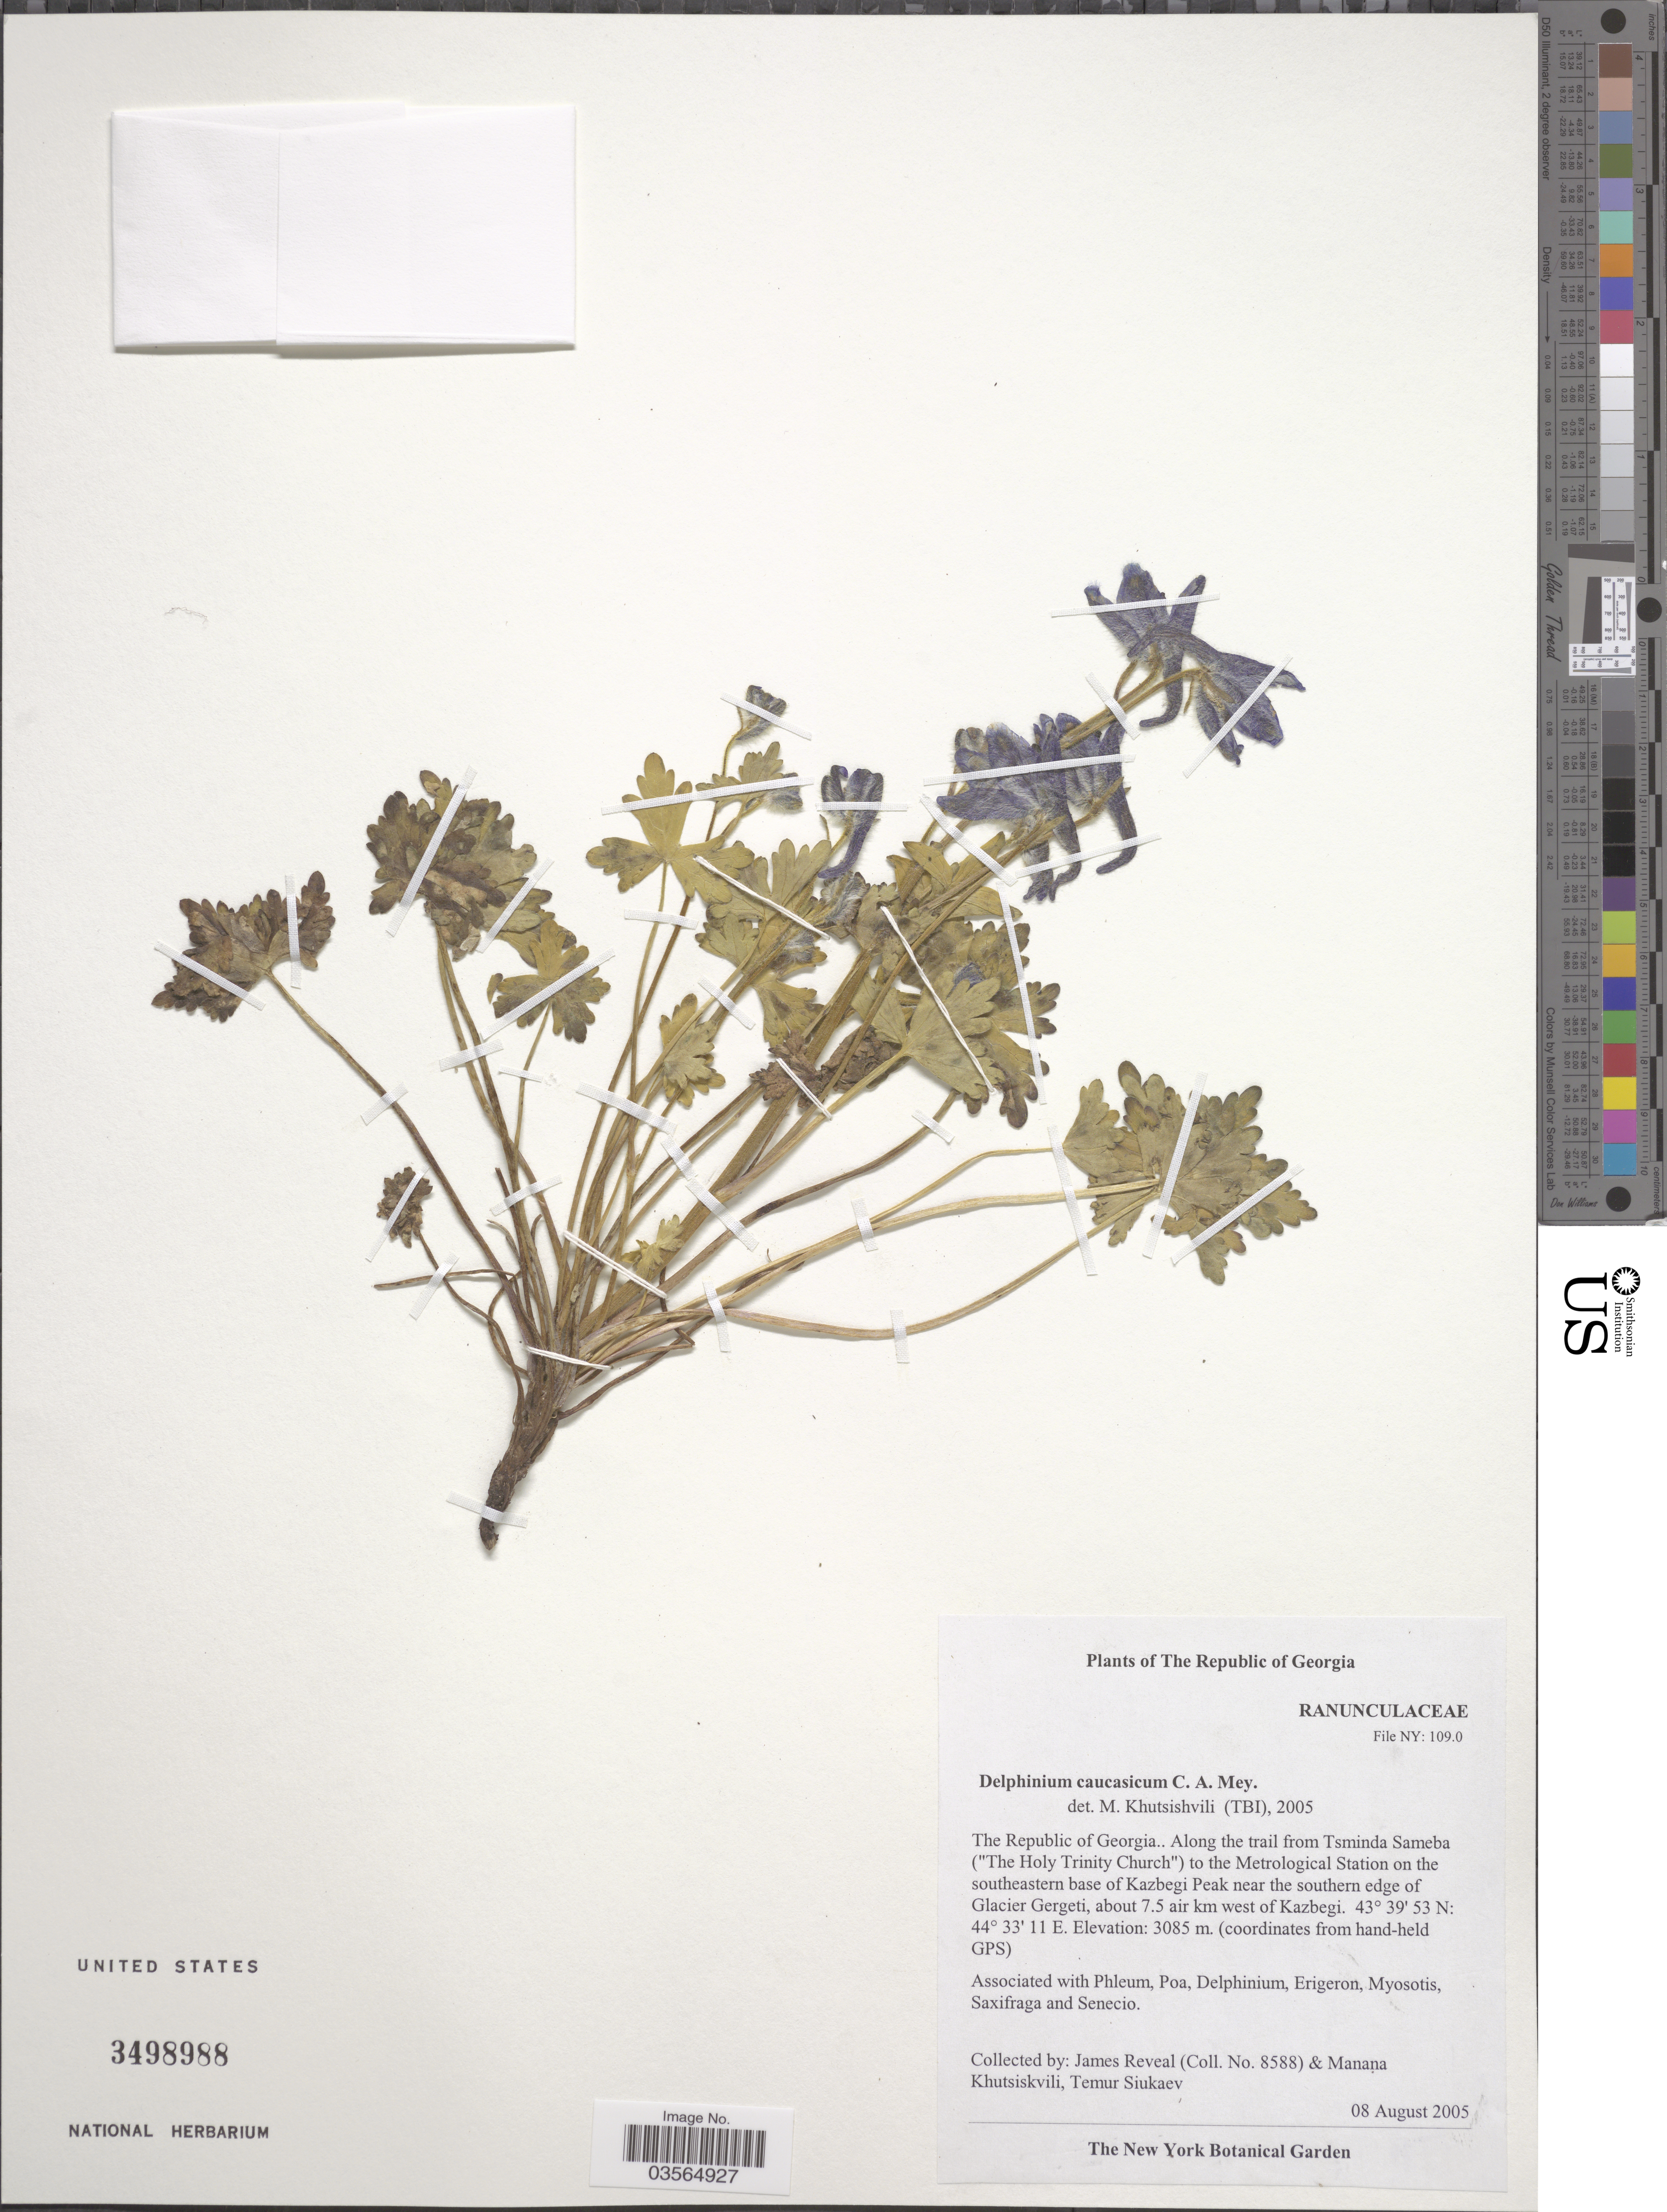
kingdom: Plantae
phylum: Tracheophyta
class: Magnoliopsida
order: Ranunculales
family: Ranunculaceae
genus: Delphinium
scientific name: Delphinium caucasicum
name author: C.A. Mey.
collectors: J. Reveal, M. Khutsiskvili & T. Siukaev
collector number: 8588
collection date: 2005-08-08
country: Georgia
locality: Along the trail from Tsminda Sameba ("The Holy Trinity Church") to the Metrological Station on the southeastern base of Kazbegi Peak near the southern edge of Glacier Gergeti, about 7.5 air km west of Kazbegi.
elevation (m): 3085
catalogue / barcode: US 3498988